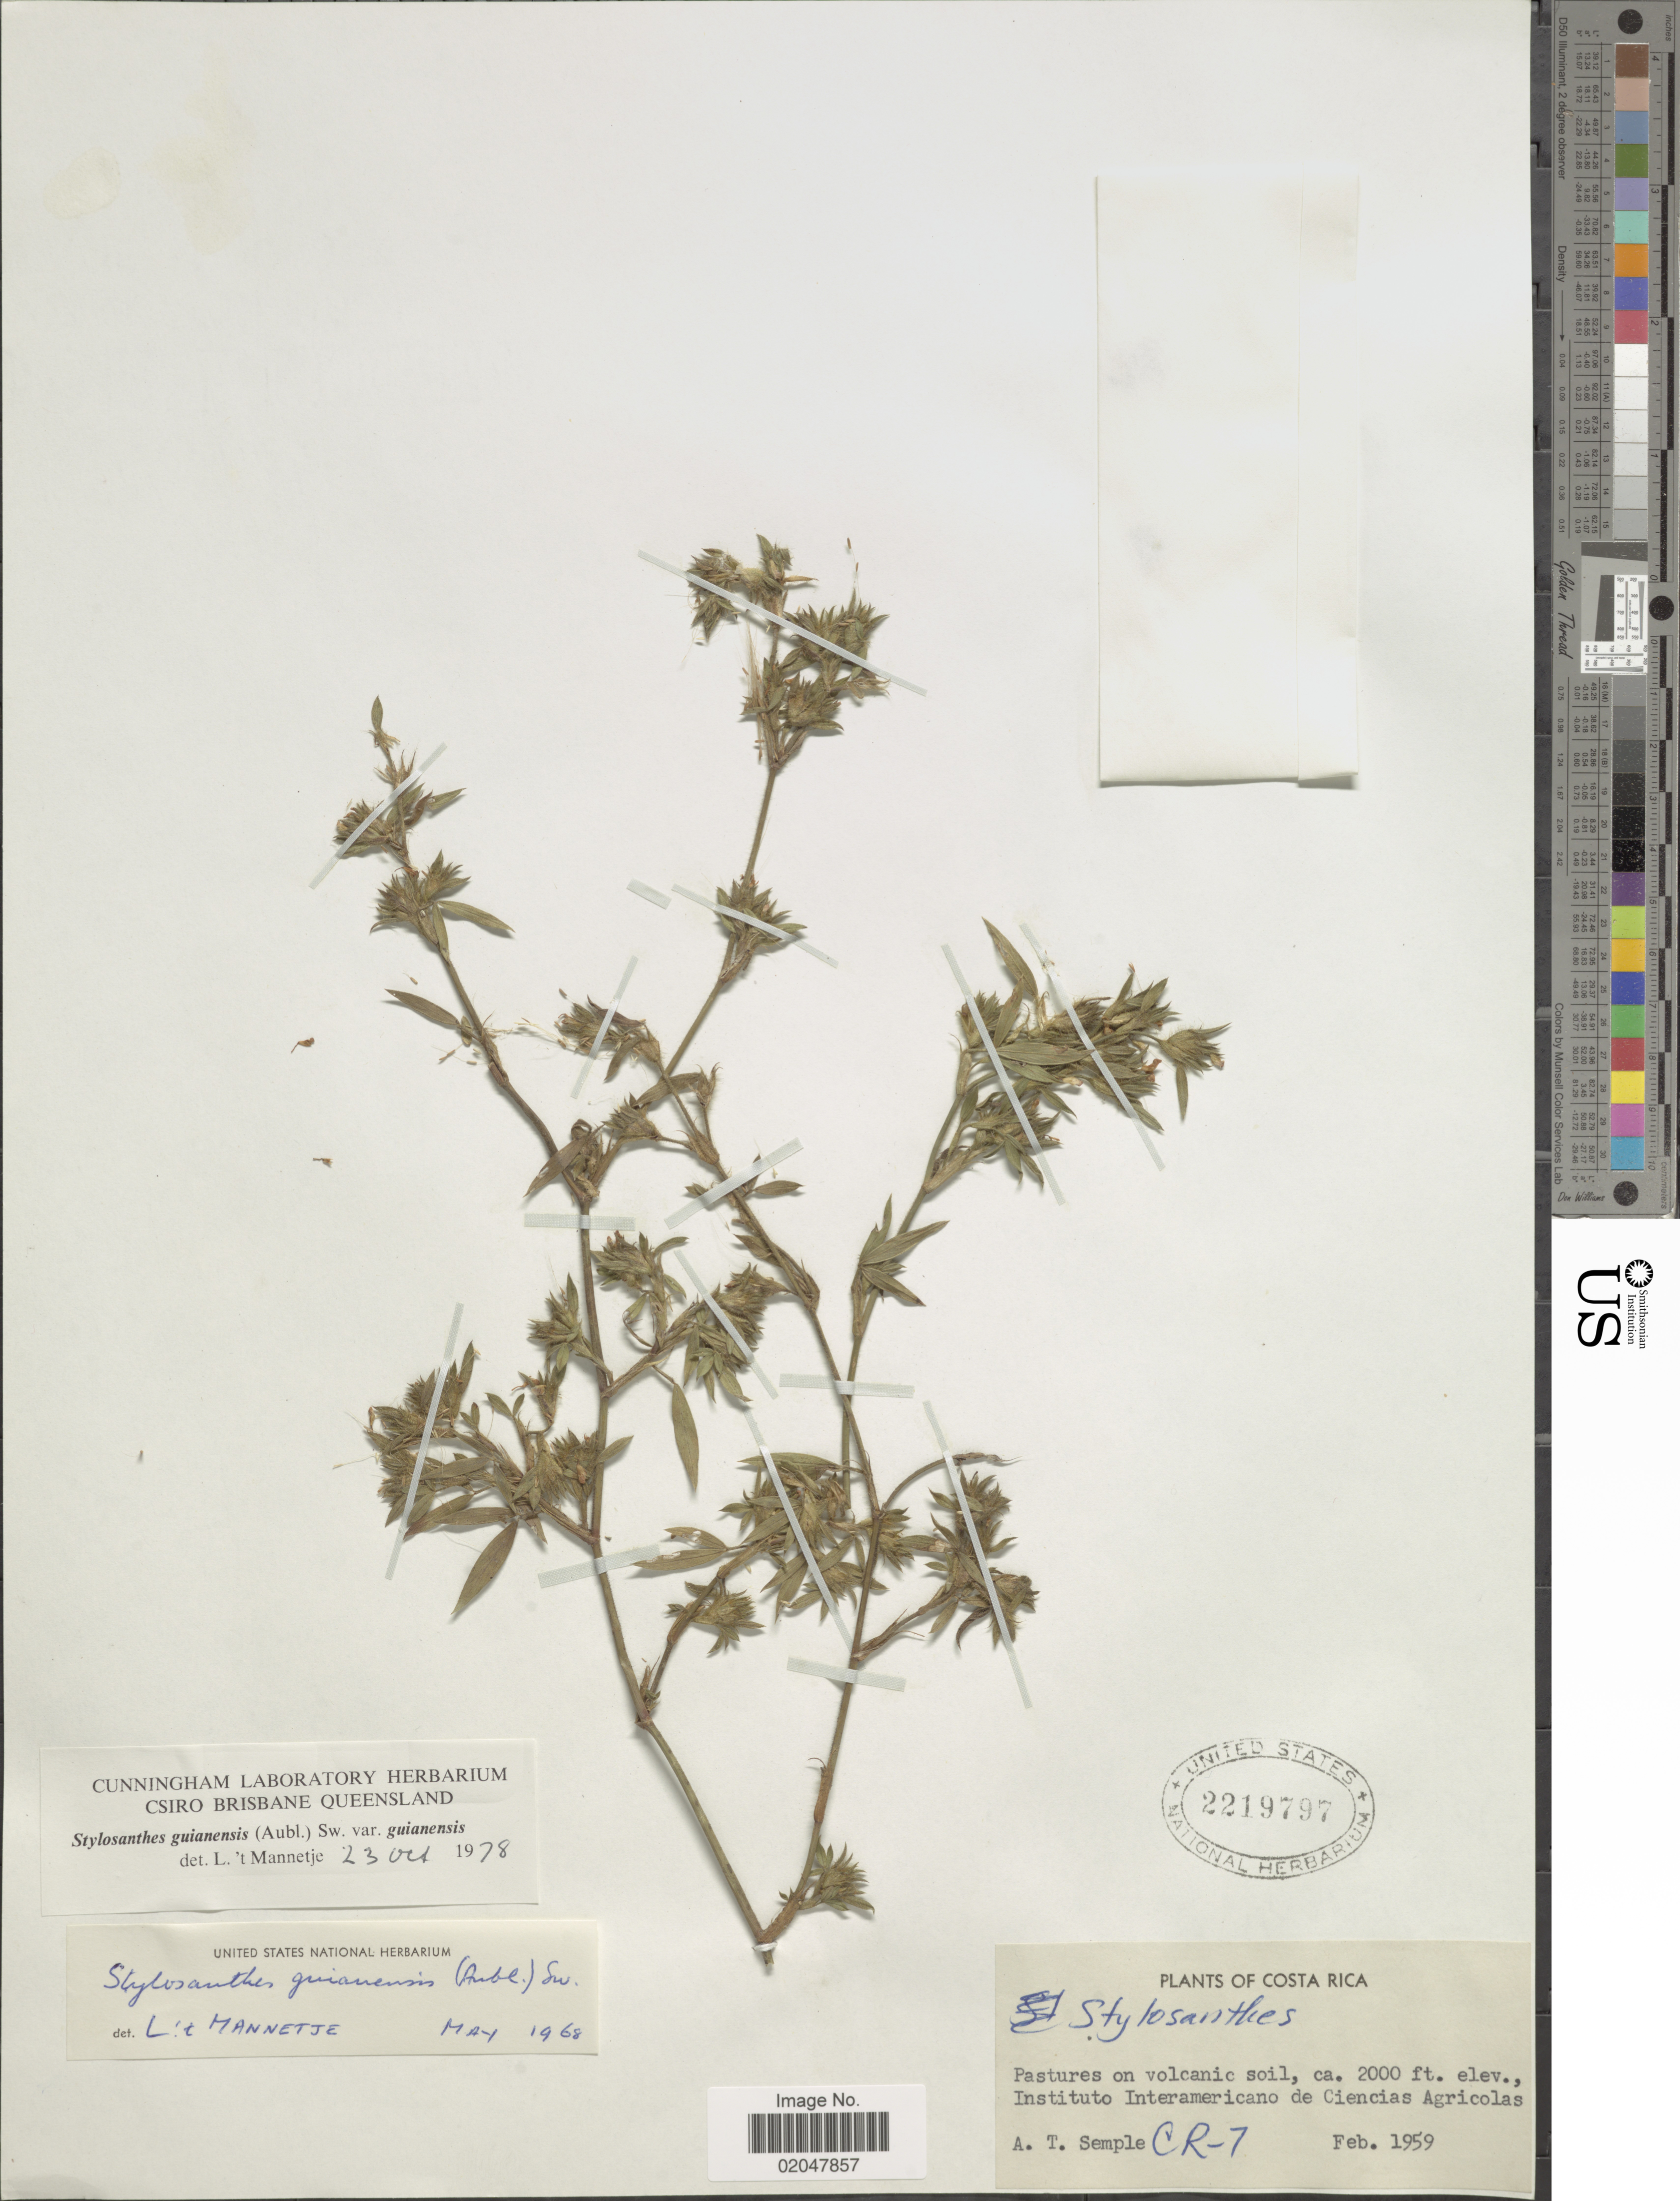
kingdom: Plantae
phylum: Tracheophyta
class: Magnoliopsida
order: Fabales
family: Fabaceae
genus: Stylosanthes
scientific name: Stylosanthes guianensis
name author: (Aubl.) Sw.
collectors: A. Semple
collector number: CR7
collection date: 1959-02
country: Costa Rica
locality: Instituto Interamericano de Ciencias Agricolas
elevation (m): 610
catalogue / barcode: US 2219797